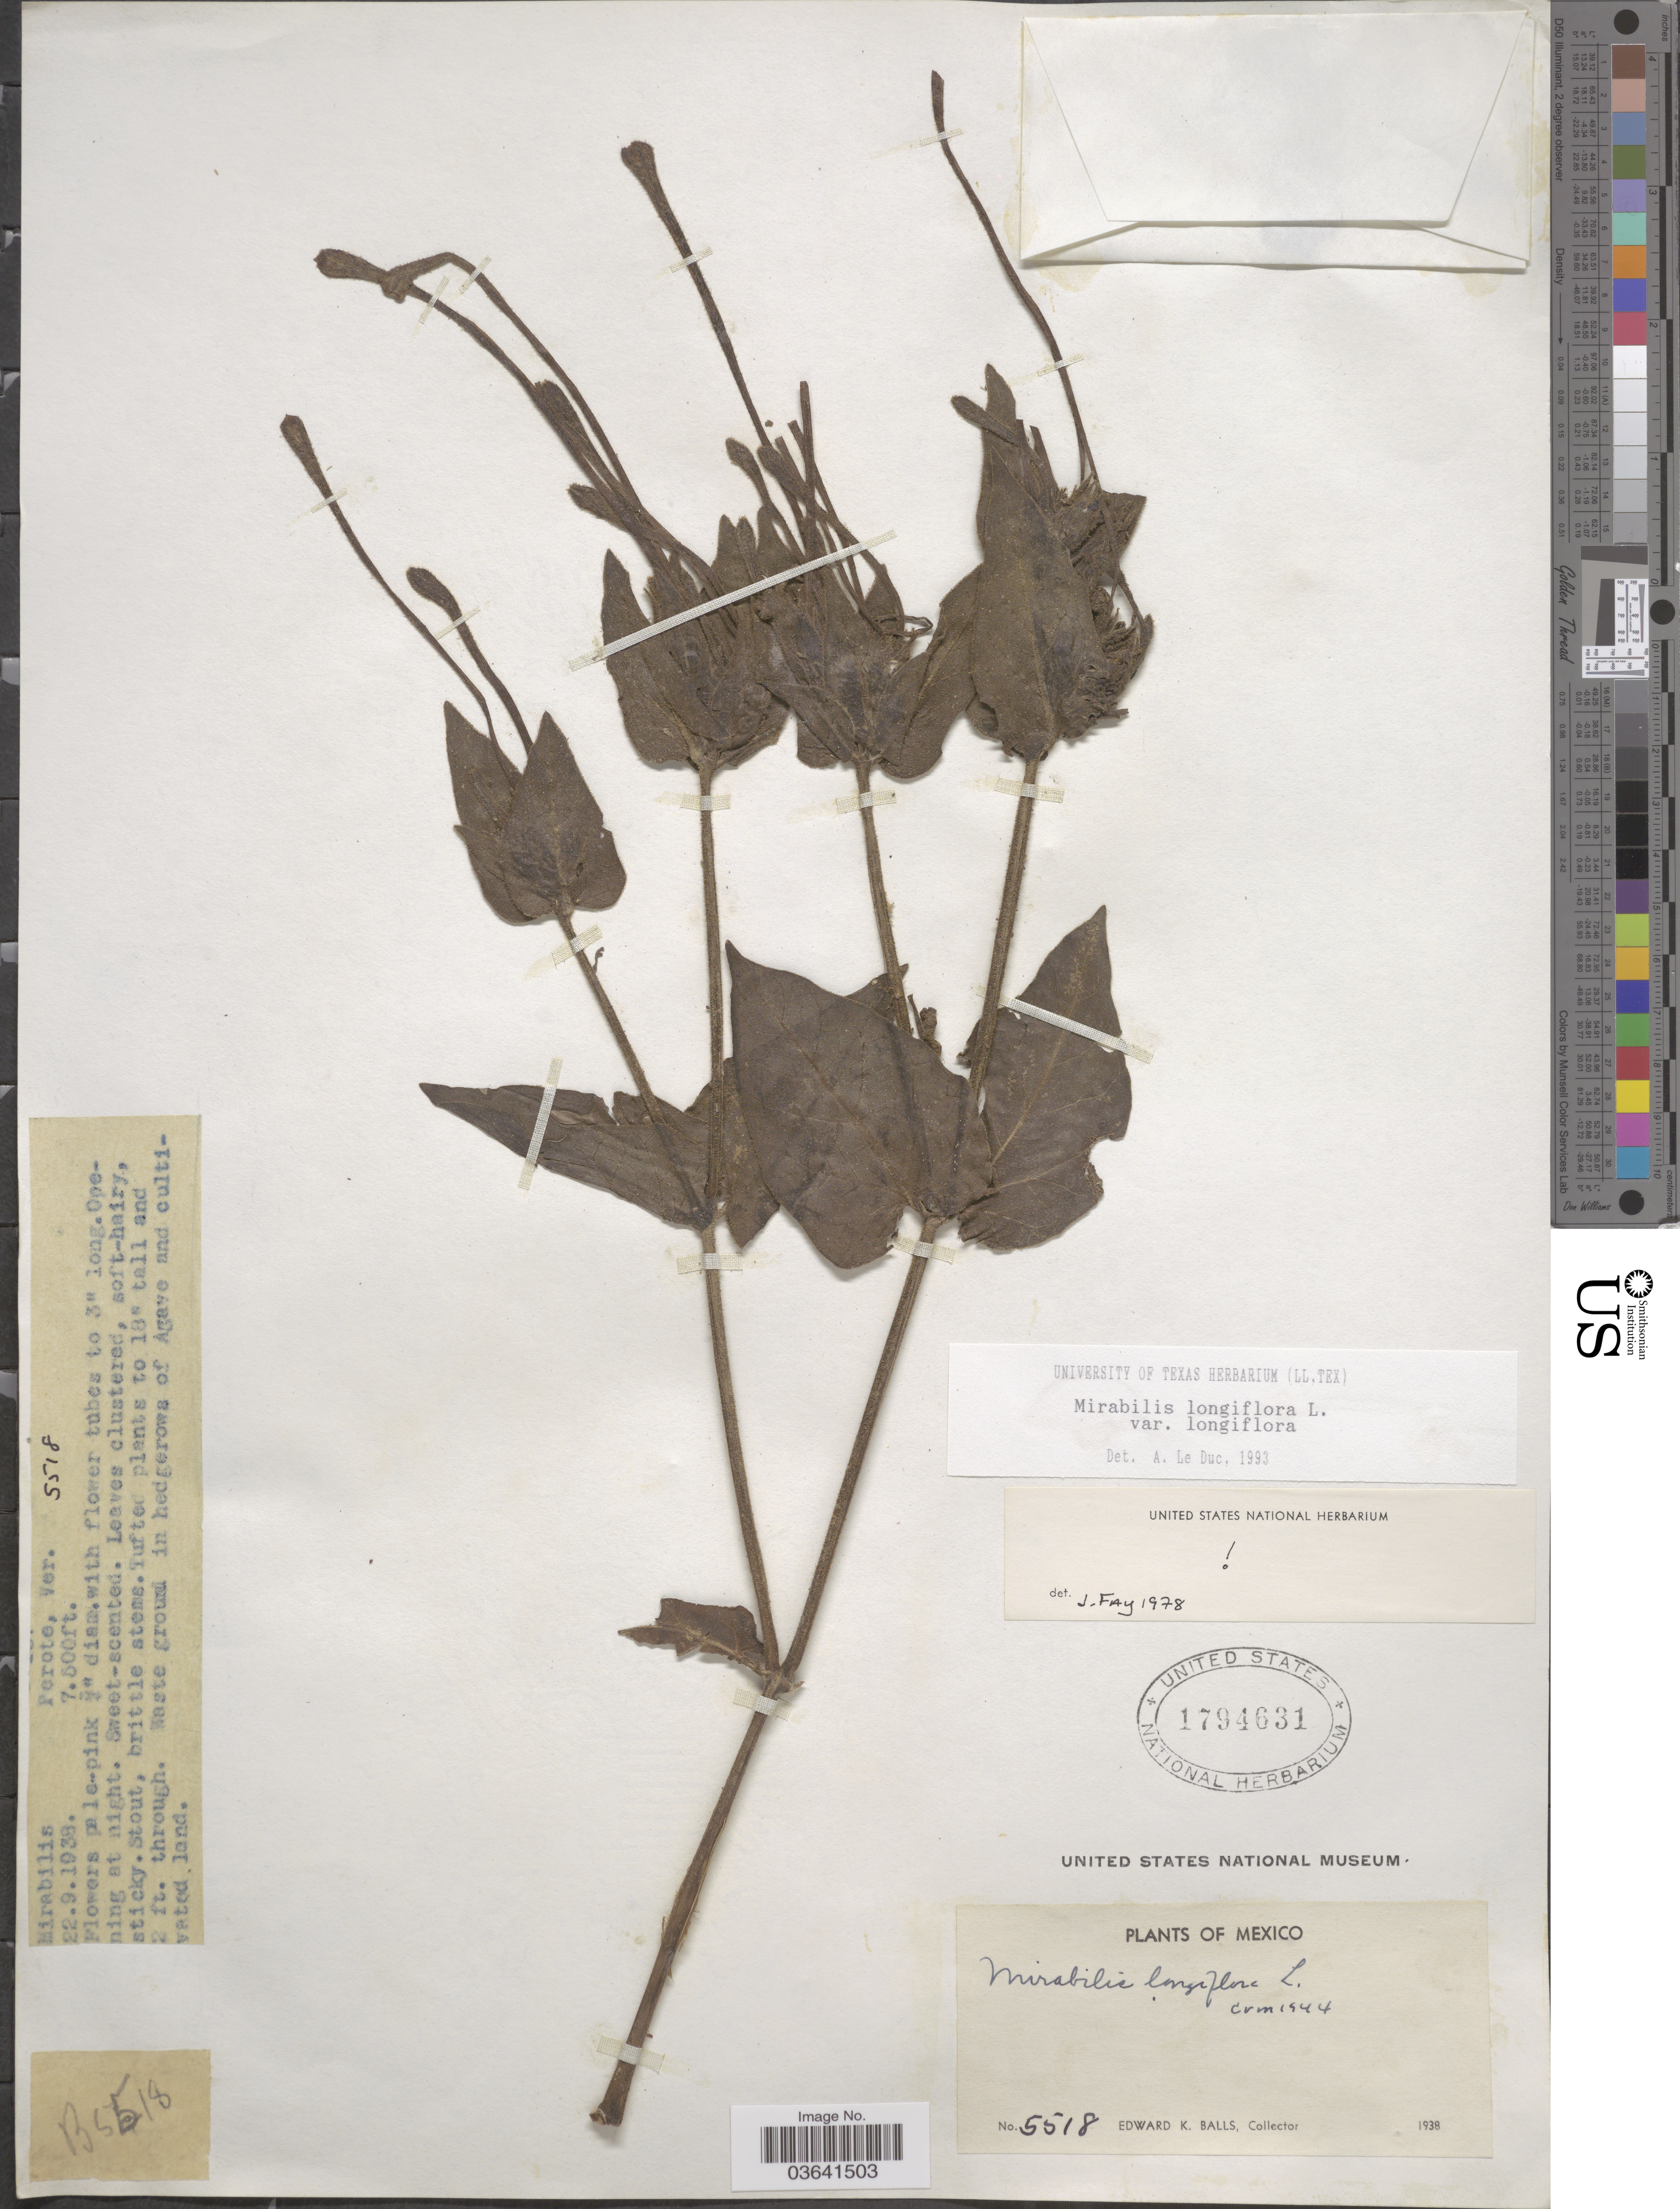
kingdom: Plantae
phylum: Tracheophyta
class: Magnoliopsida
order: Caryophyllales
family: Nyctaginaceae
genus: Mirabilis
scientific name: Mirabilis longiflora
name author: L.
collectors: E. K. Balls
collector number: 5518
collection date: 1938-09-22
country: Mexico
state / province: Veracruz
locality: Perote, Ver.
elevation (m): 2286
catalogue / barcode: US 1794631